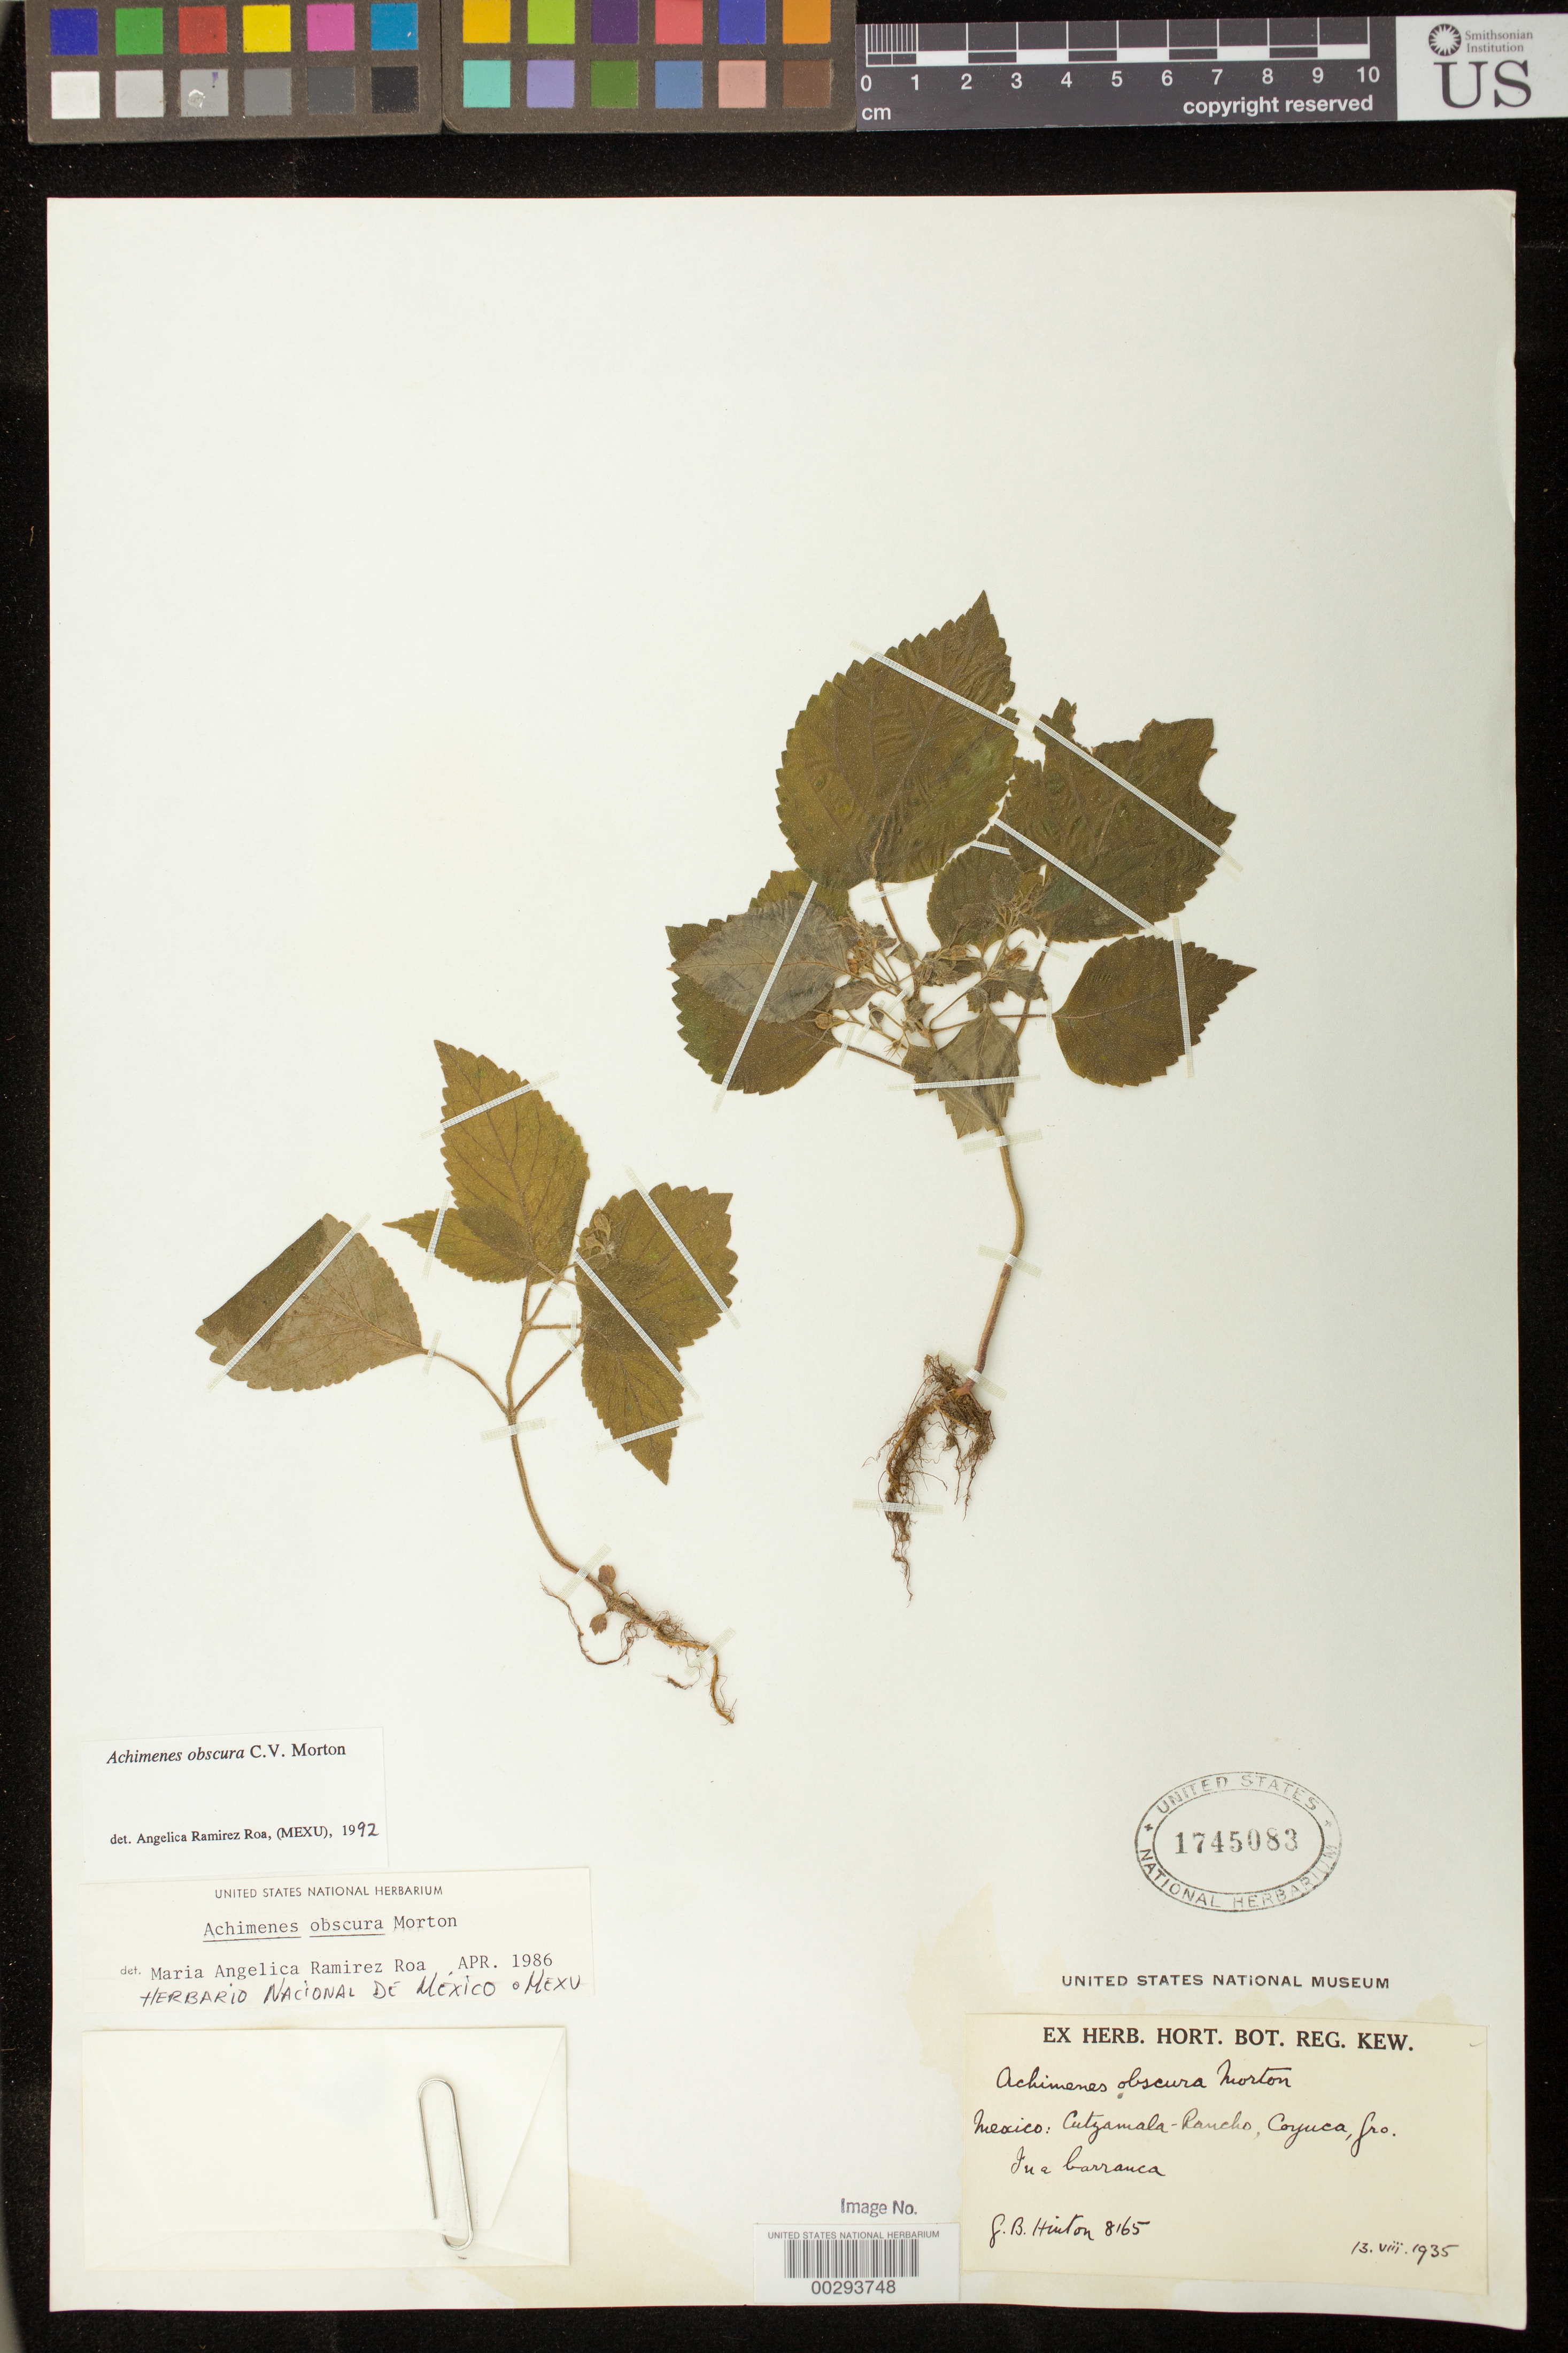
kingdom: Plantae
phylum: Tracheophyta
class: Magnoliopsida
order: Lamiales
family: Gesneriaceae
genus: Achimenes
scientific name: Achimenes obscura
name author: C.V. Morton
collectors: G. B. Hinton & et al.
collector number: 8165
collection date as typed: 13 Aug 1935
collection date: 1935-08-13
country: Mexico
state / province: Guerrero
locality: Cutzamala - Rancho, Coyuca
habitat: In a barranca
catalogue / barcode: US 1745083